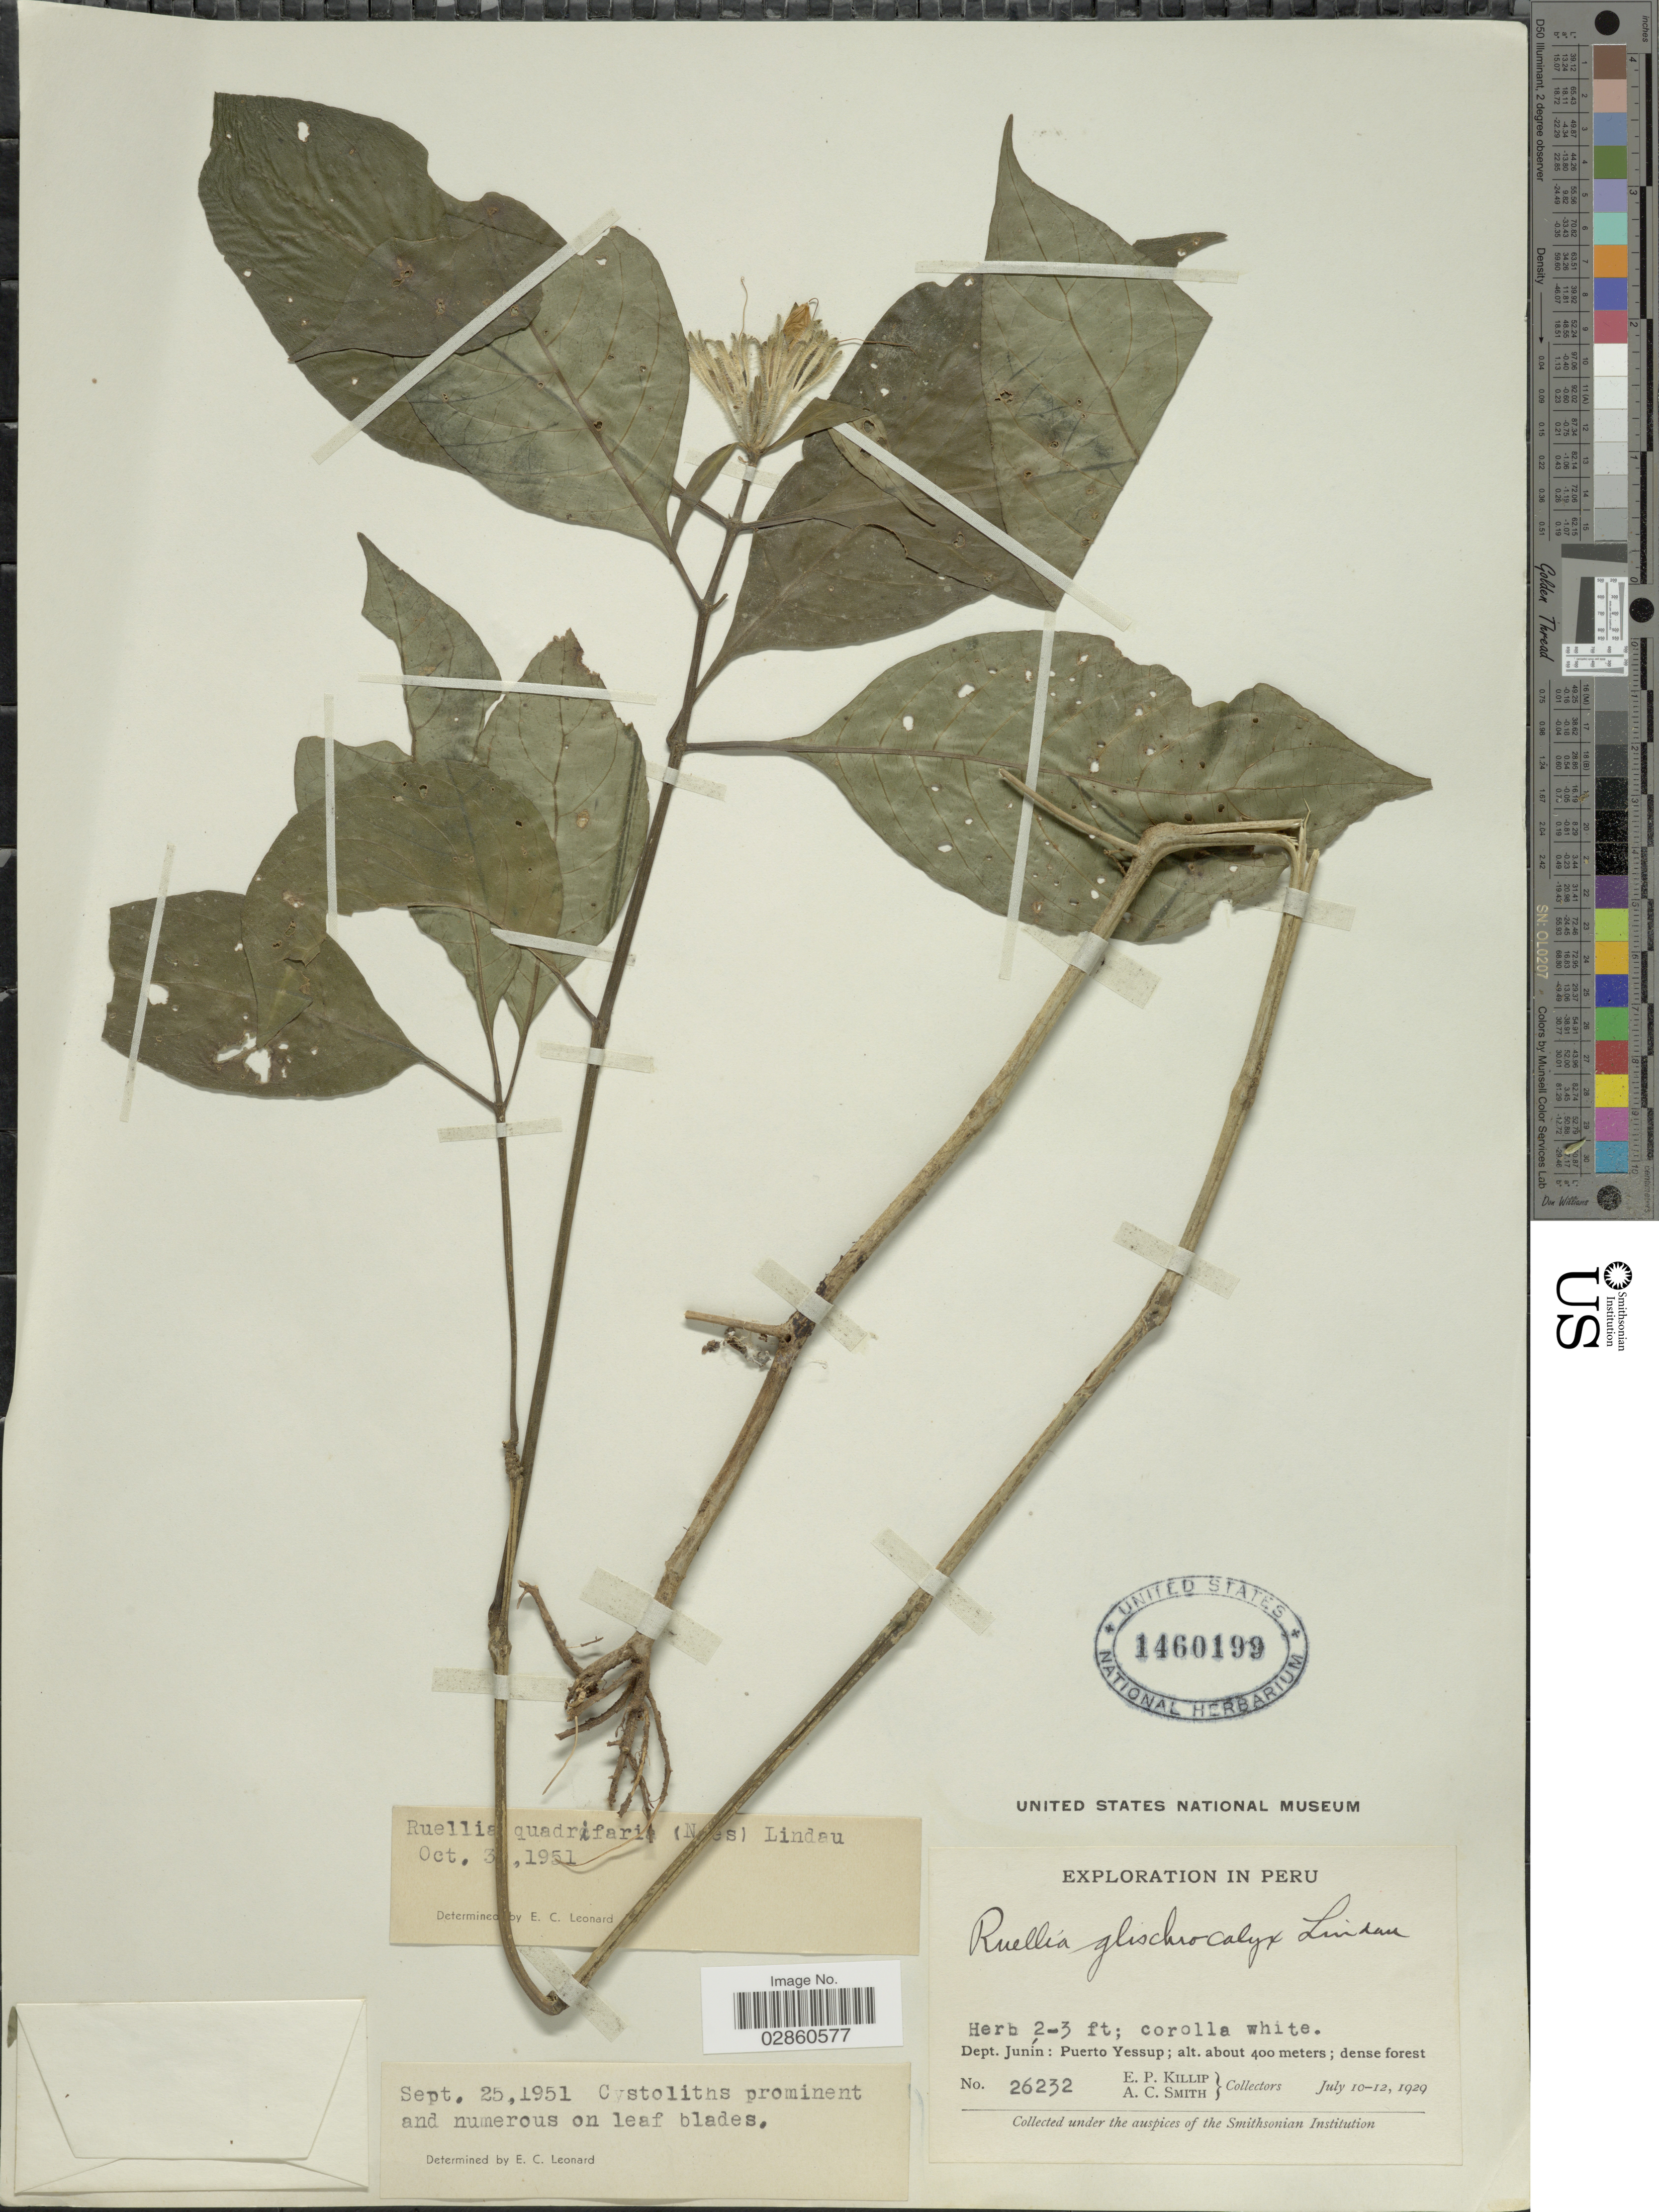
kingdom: Plantae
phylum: Tracheophyta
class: Magnoliopsida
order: Lamiales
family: Acanthaceae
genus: Ruellia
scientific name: Ruellia glischrocalyx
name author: Lindau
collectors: E. P. Killip & A. C. Smith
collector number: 26232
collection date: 1929-07-10/1929-07-12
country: Peru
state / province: Junín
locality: Dept. Junín: Puerto Yessup.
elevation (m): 400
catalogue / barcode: US 1460199